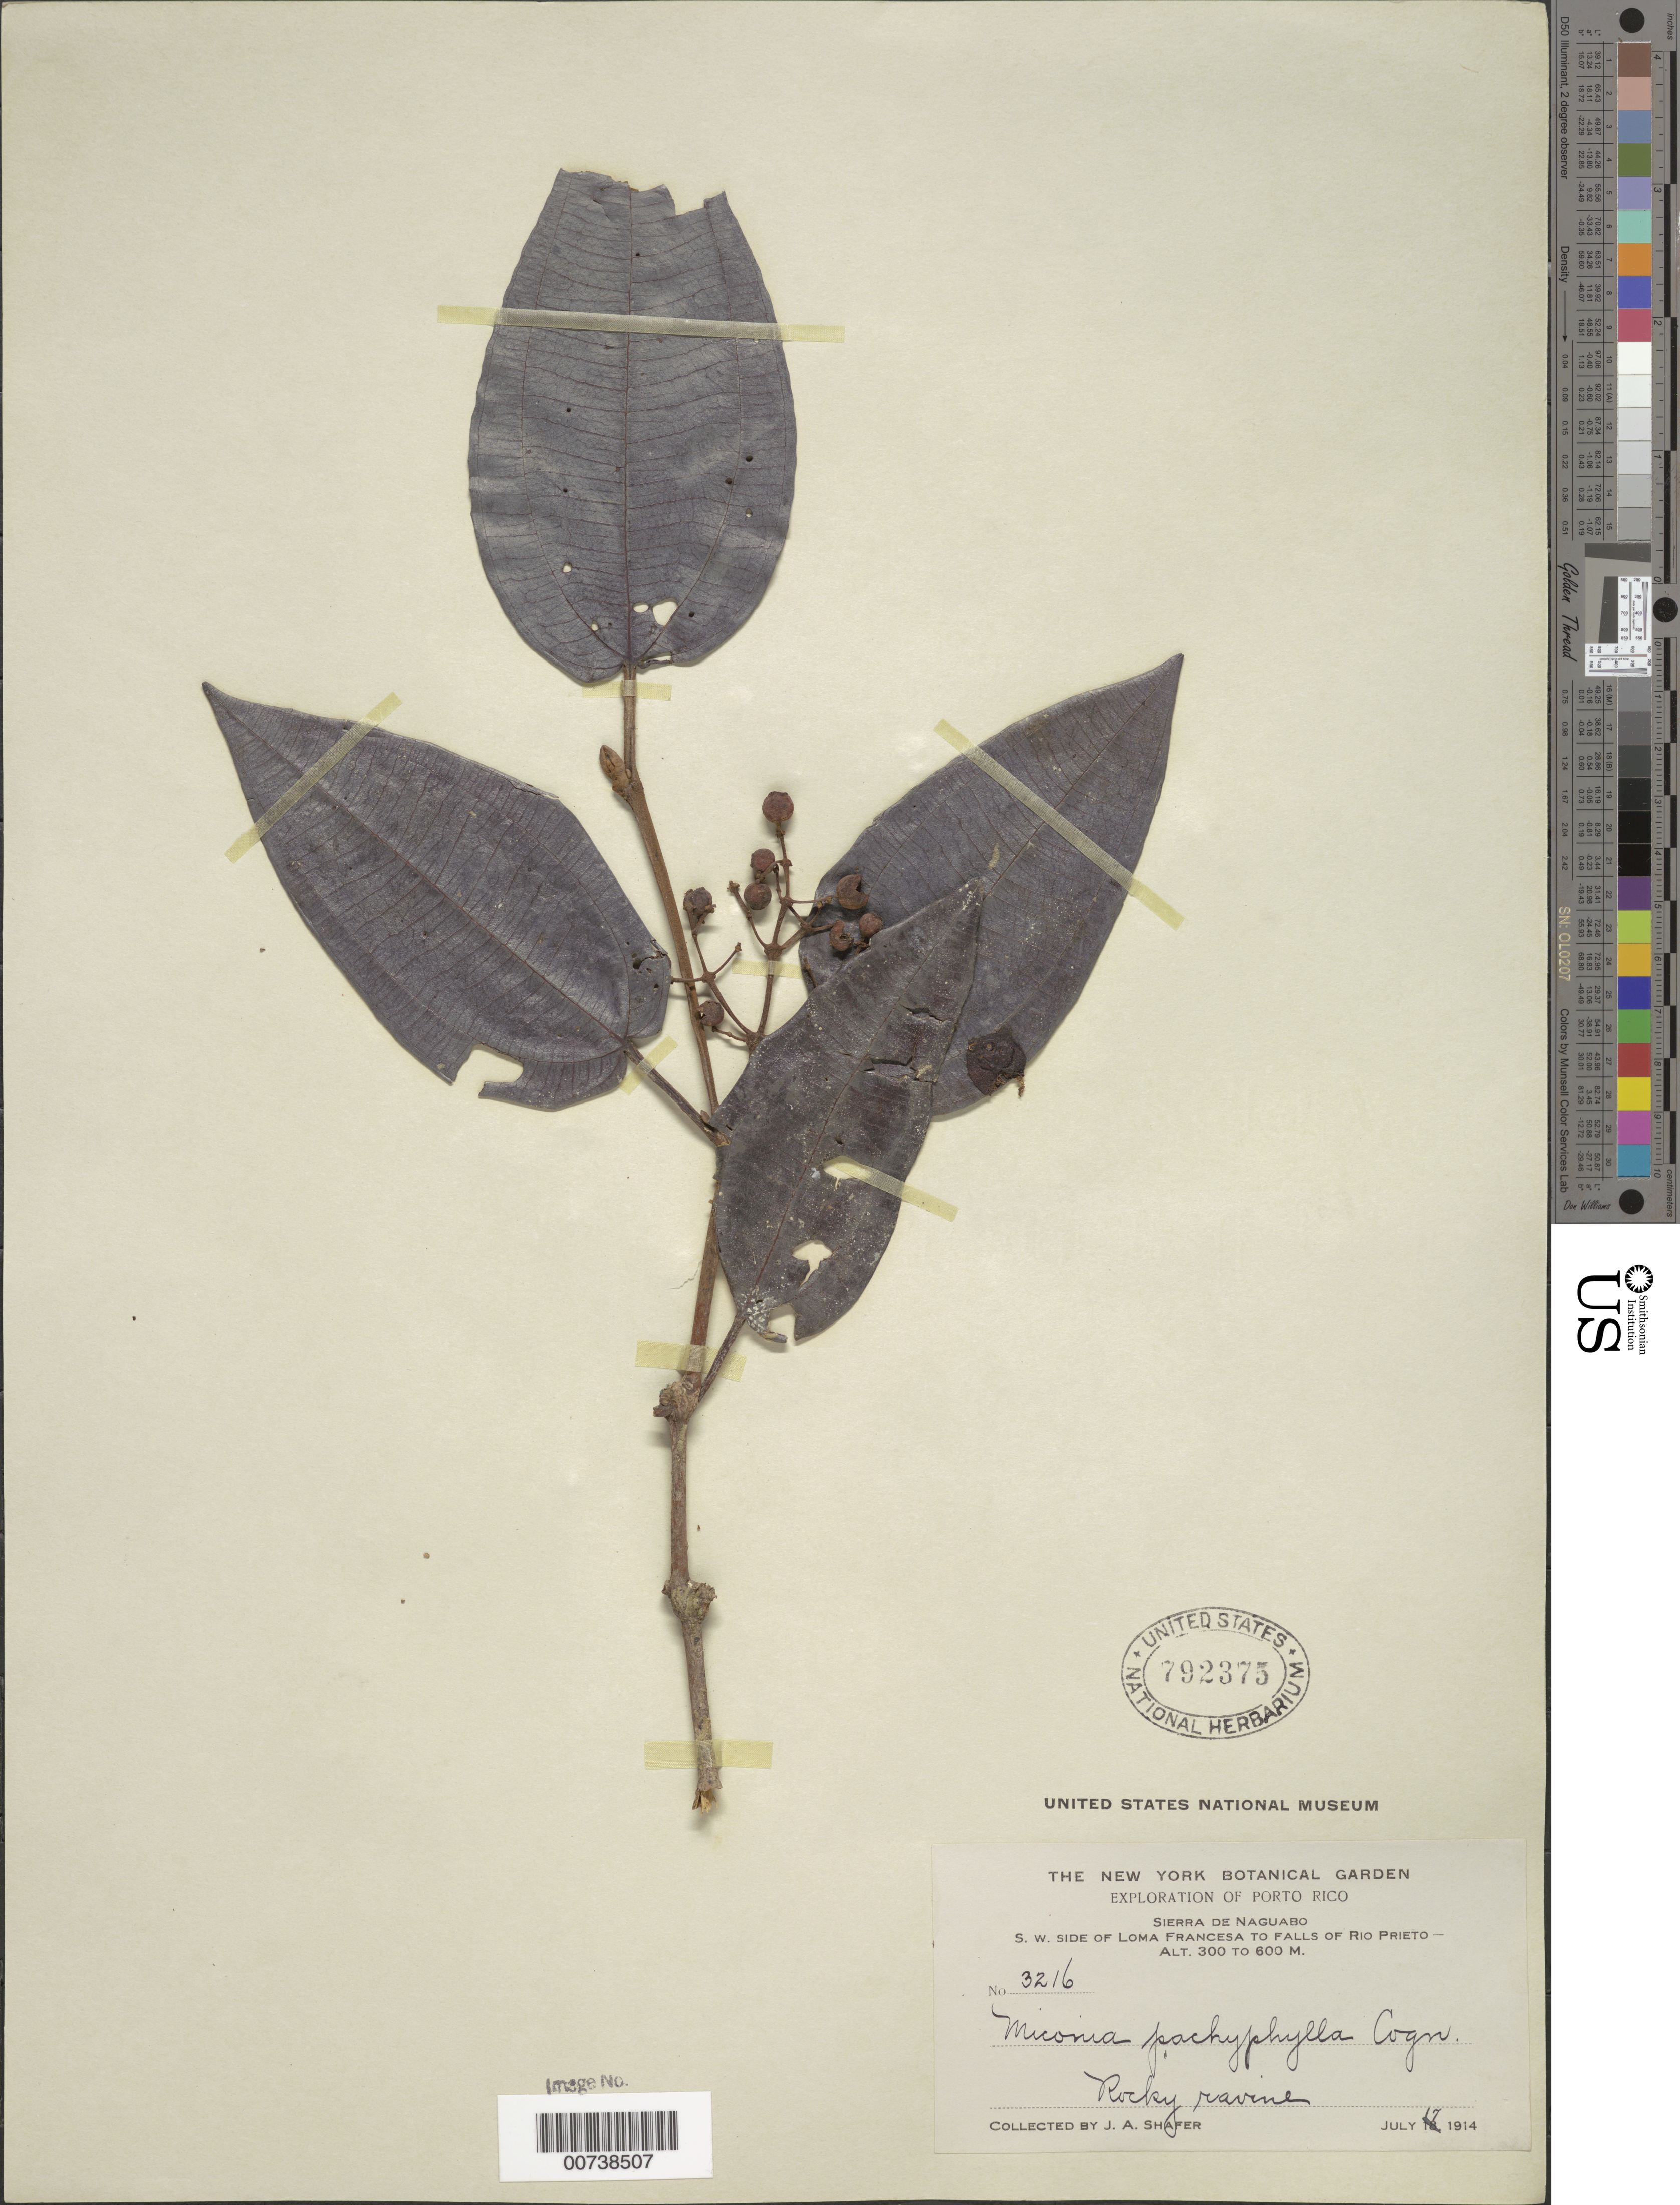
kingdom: Plantae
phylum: Tracheophyta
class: Magnoliopsida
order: Myrtales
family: Melastomataceae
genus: Miconia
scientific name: Miconia pachyphylla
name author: Cogn.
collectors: J. A. Shafer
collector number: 3216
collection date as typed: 17 Jul 1914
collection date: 1914-07-17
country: Puerto Rico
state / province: Naguabo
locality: Sierra de Naguabo, SW side of Loma Francesa to Falls of Rio Prieto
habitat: Rocky ravine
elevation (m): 300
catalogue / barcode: US 792375